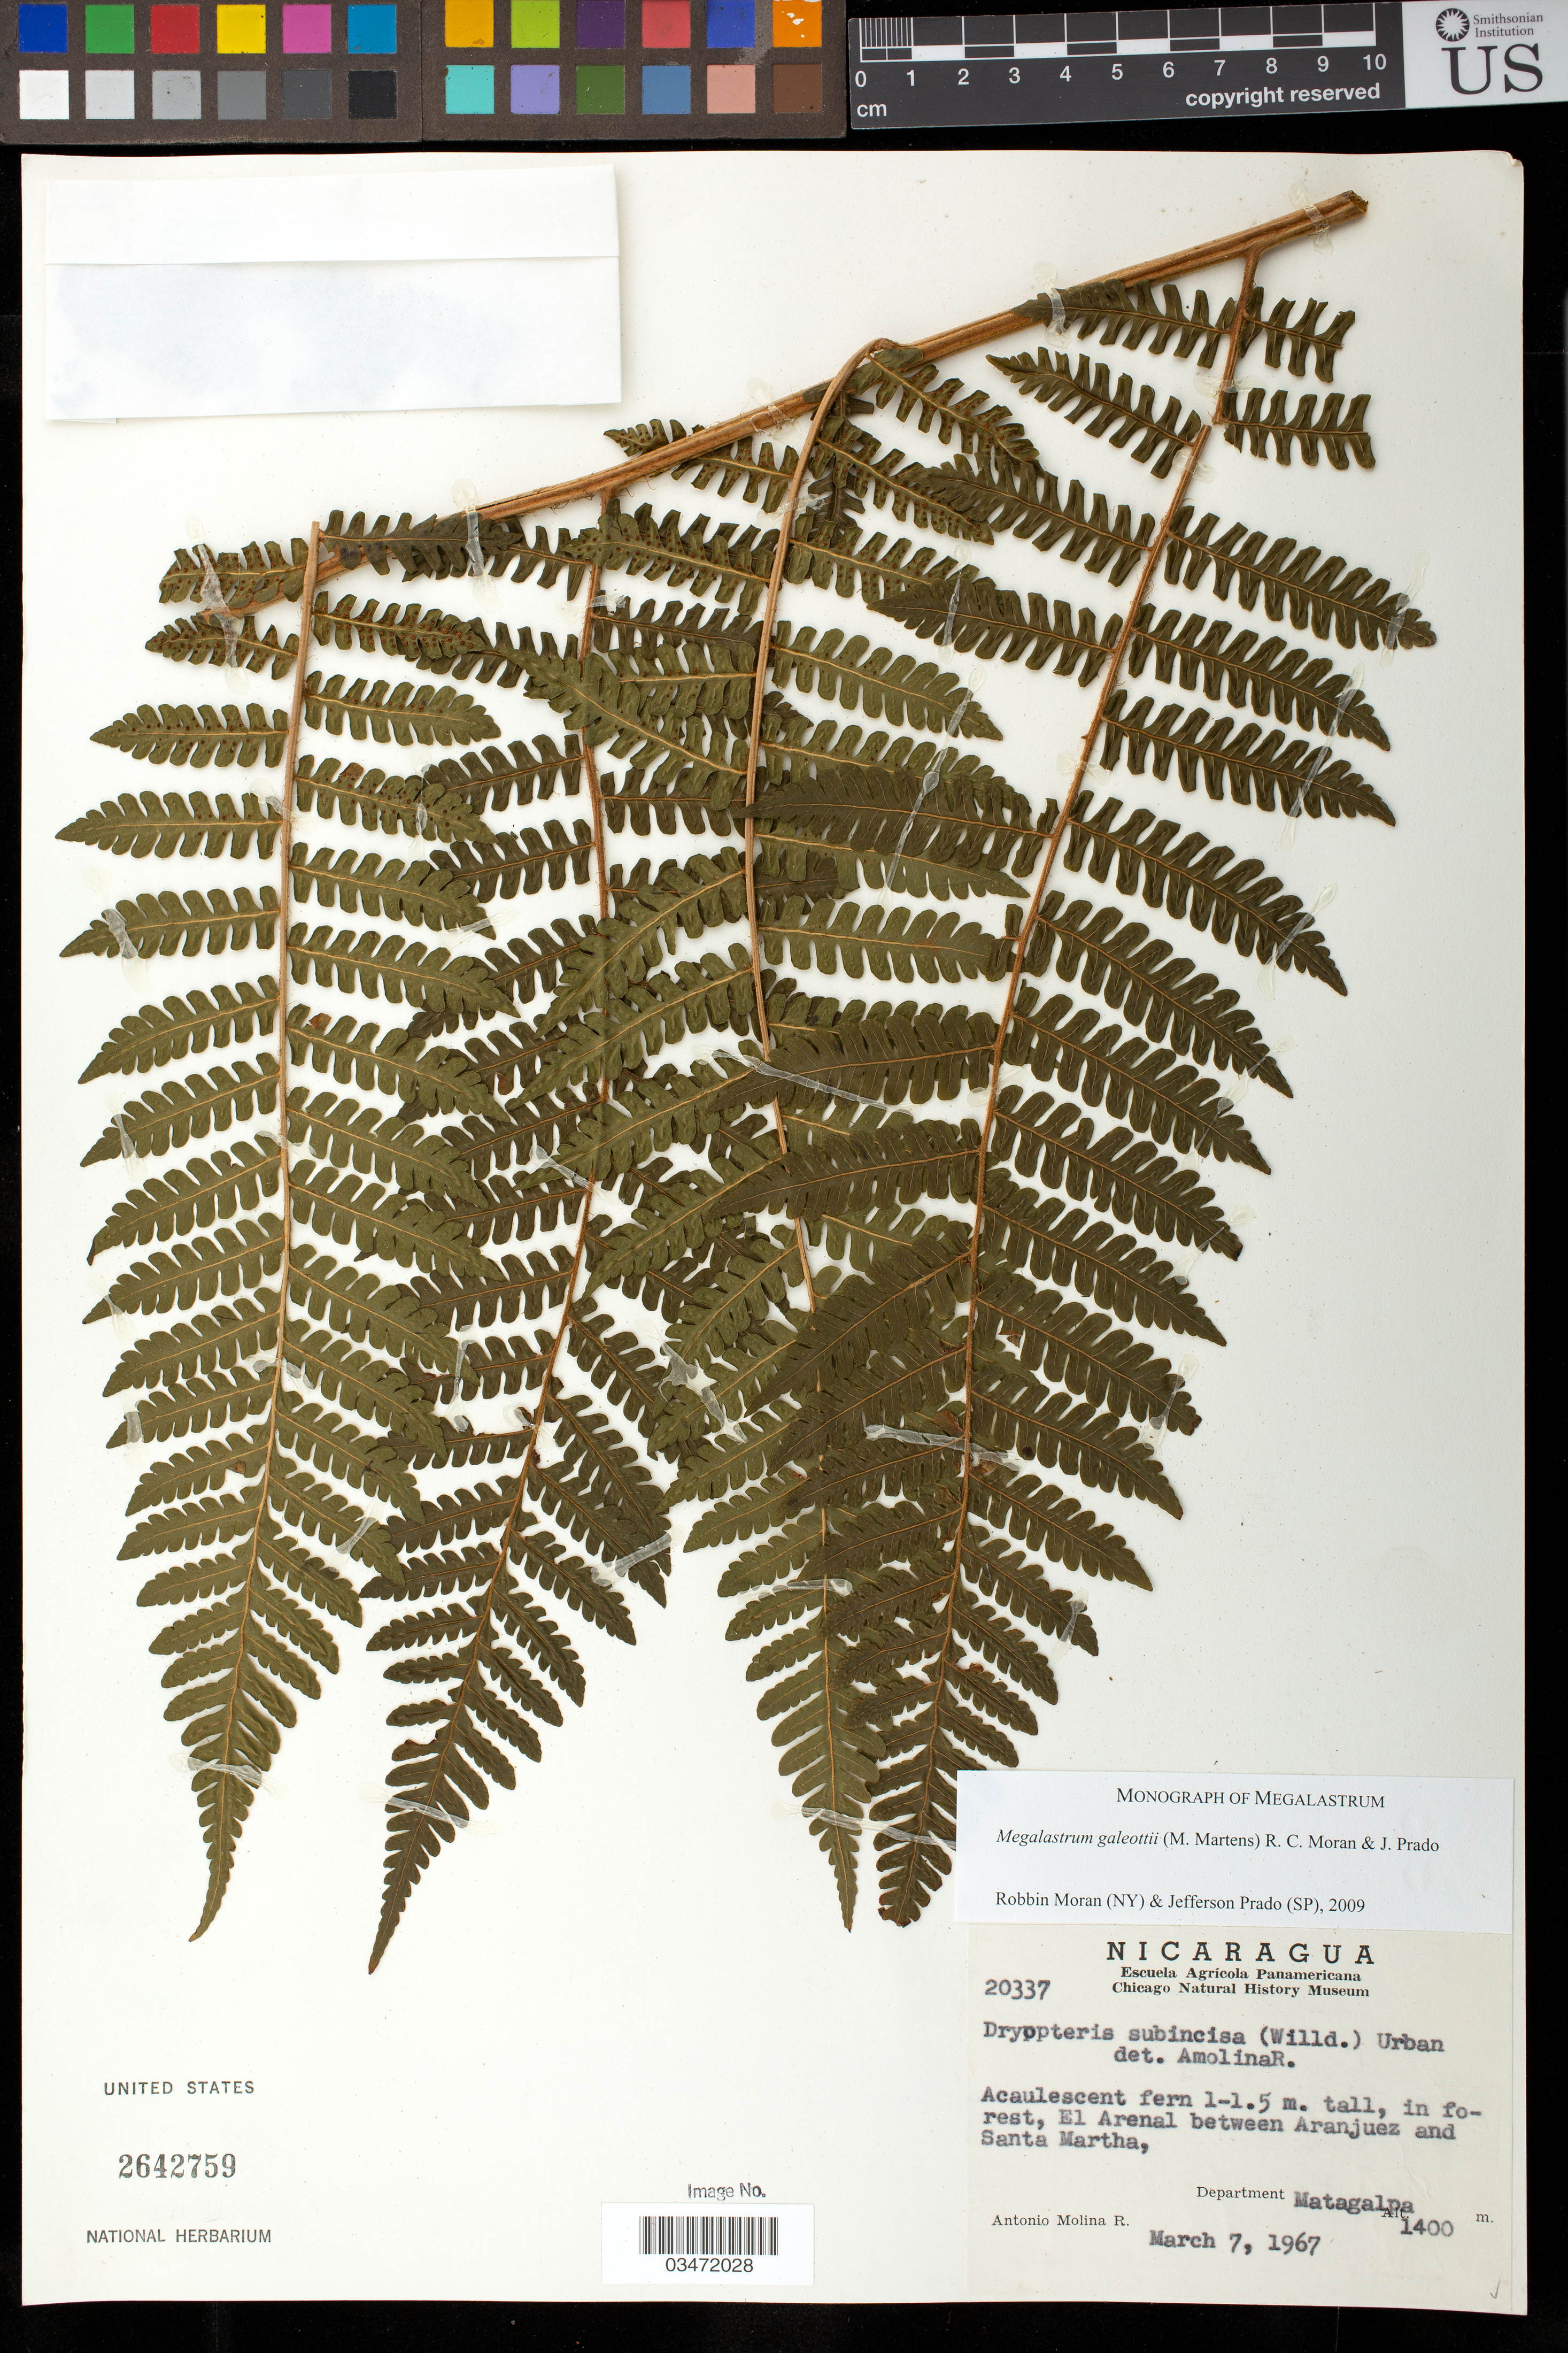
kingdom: Plantae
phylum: Tracheophyta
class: Polypodiopsida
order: Polypodiales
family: Dryopteridaceae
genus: Megalastrum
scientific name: Megalastrum galeottii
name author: (M. Martens) R.C. Moran & J. Prado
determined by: Moran, R. C.; Prado, J.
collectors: A. M. Molina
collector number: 20337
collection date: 1967-03-07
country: Nicaragua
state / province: Matagalpa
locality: El Arenal between Aranjuez and Santa Martha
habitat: In forest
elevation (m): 1400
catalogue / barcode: US 2642759